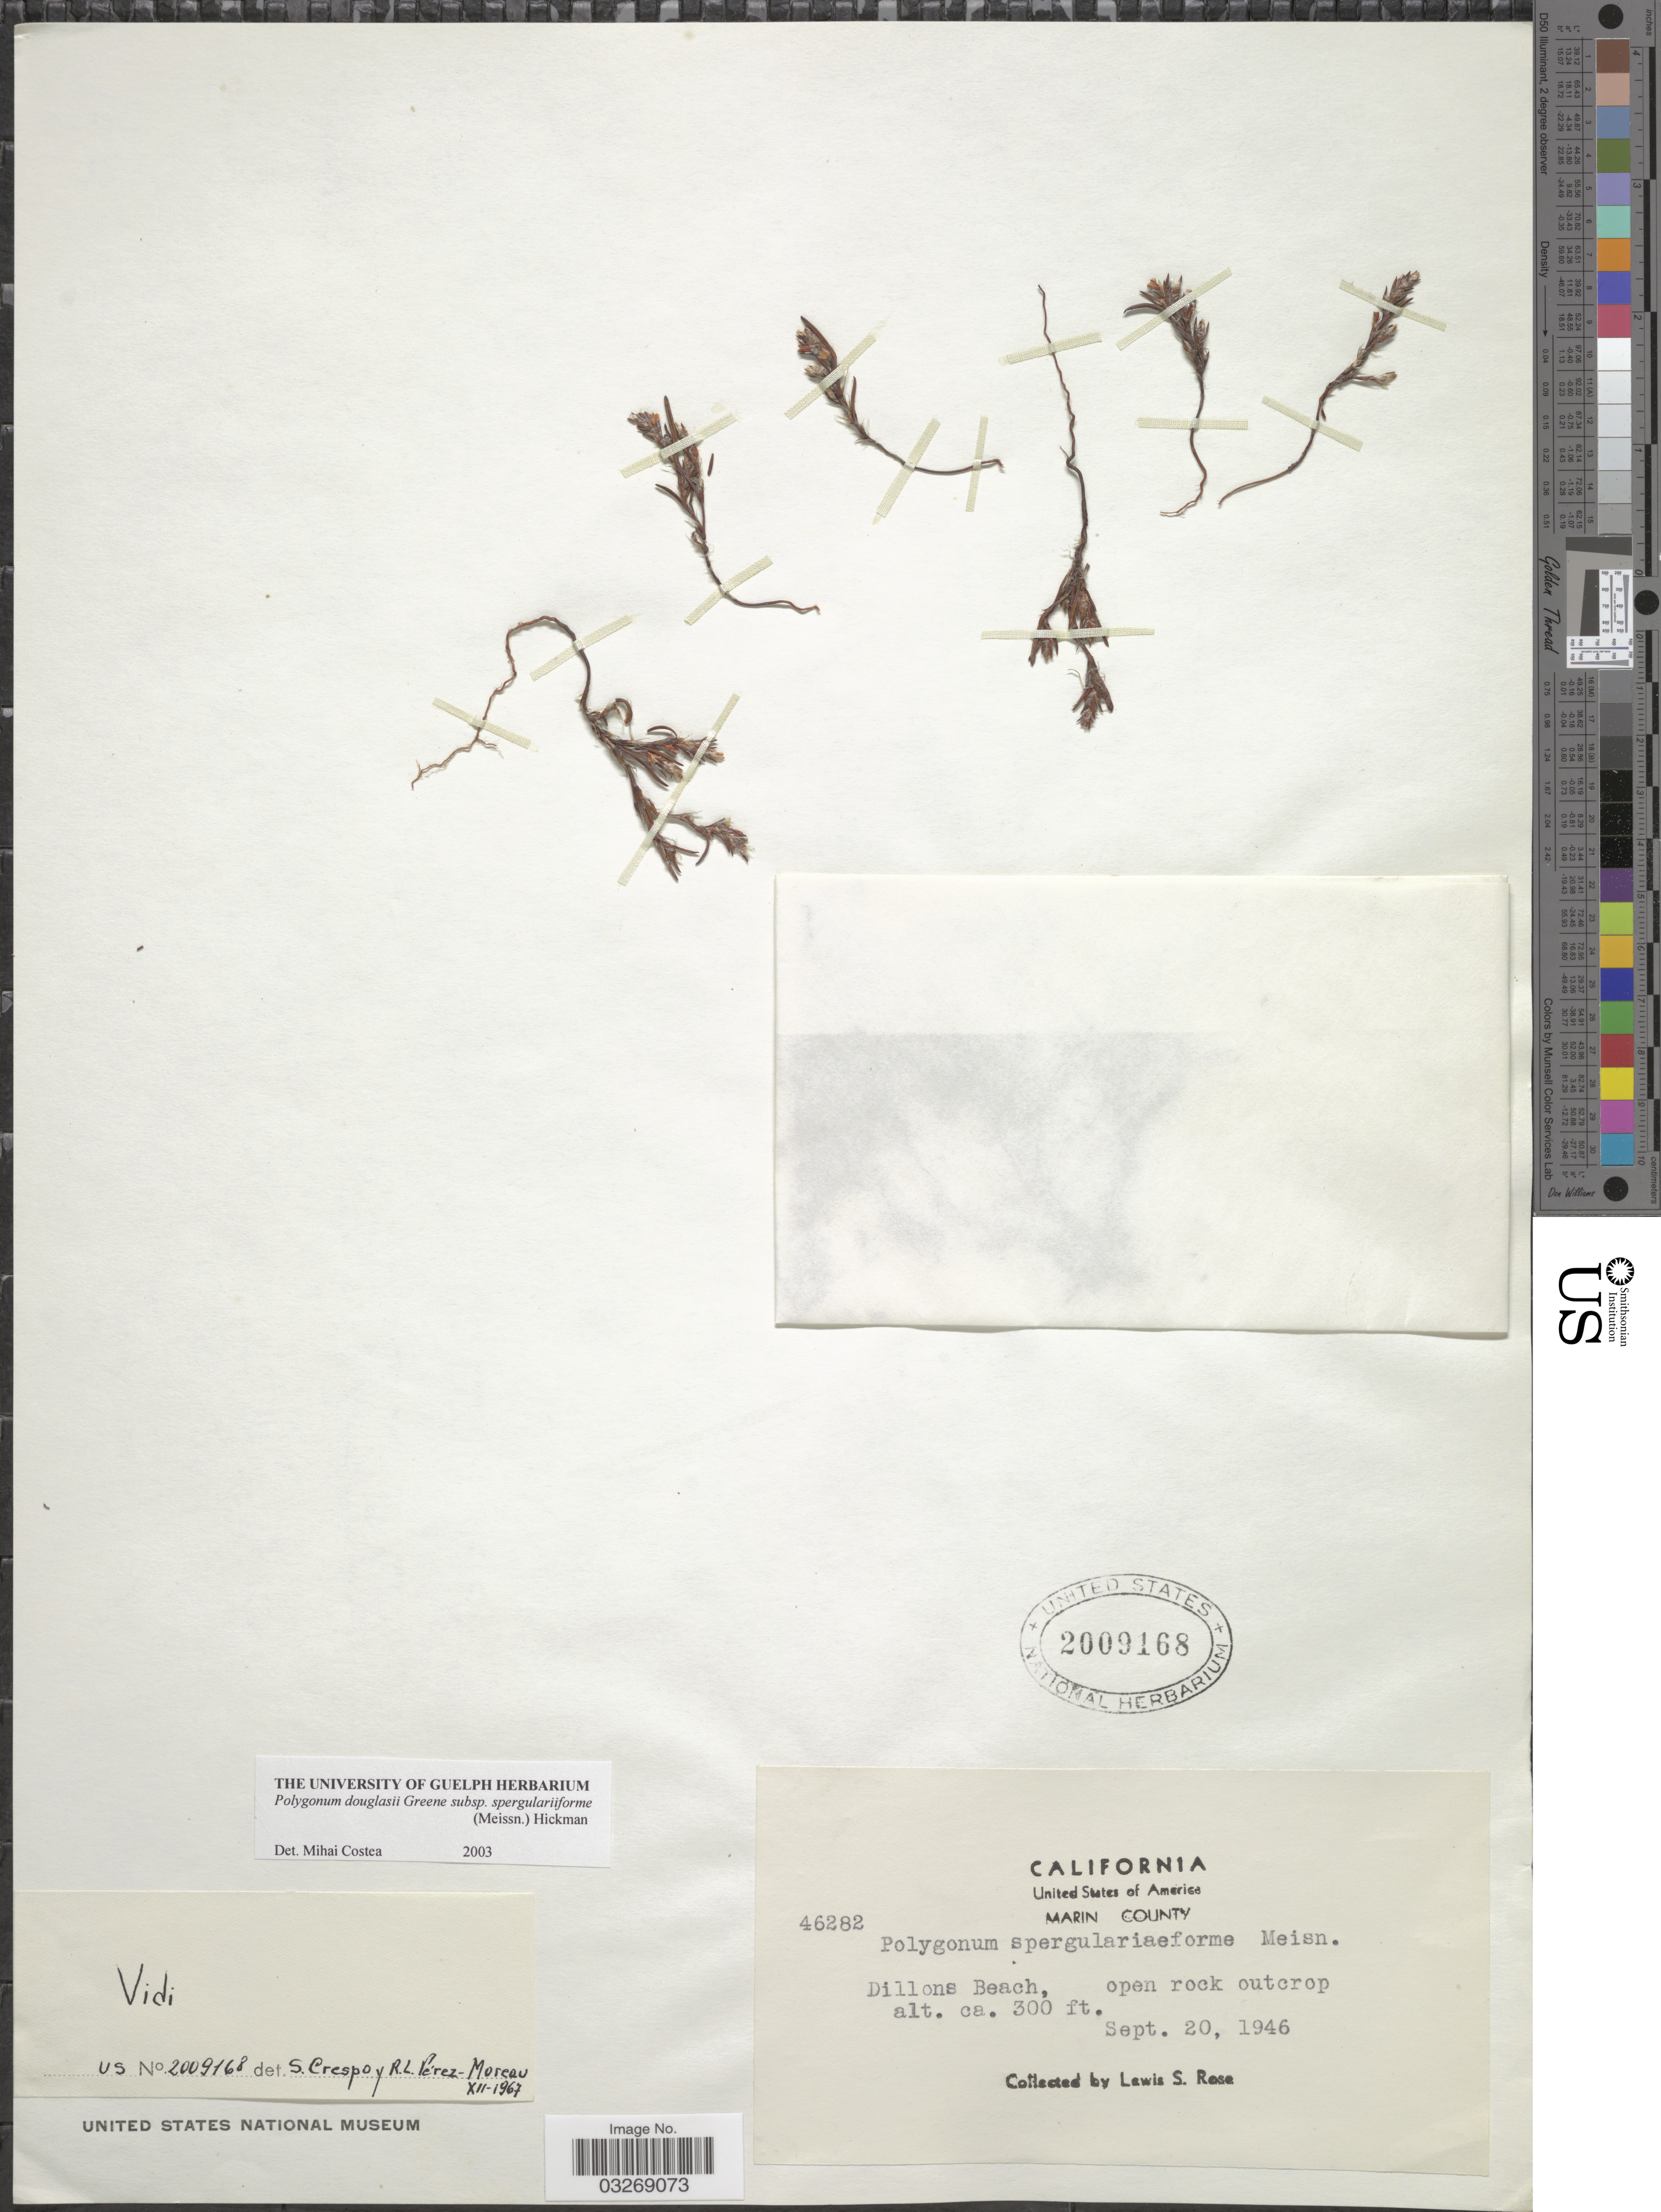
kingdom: Plantae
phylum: Tracheophyta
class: Magnoliopsida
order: Caryophyllales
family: Polygonaceae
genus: Polygonum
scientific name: Polygonum douglasii subsp. spergulariiforme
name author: (Meisn. ex Small) Hickman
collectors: L. S. Rose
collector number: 46282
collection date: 1946-09-20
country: United States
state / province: California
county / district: Marin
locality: Marin County. Dillons Beach.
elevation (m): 91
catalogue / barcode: US 2009168